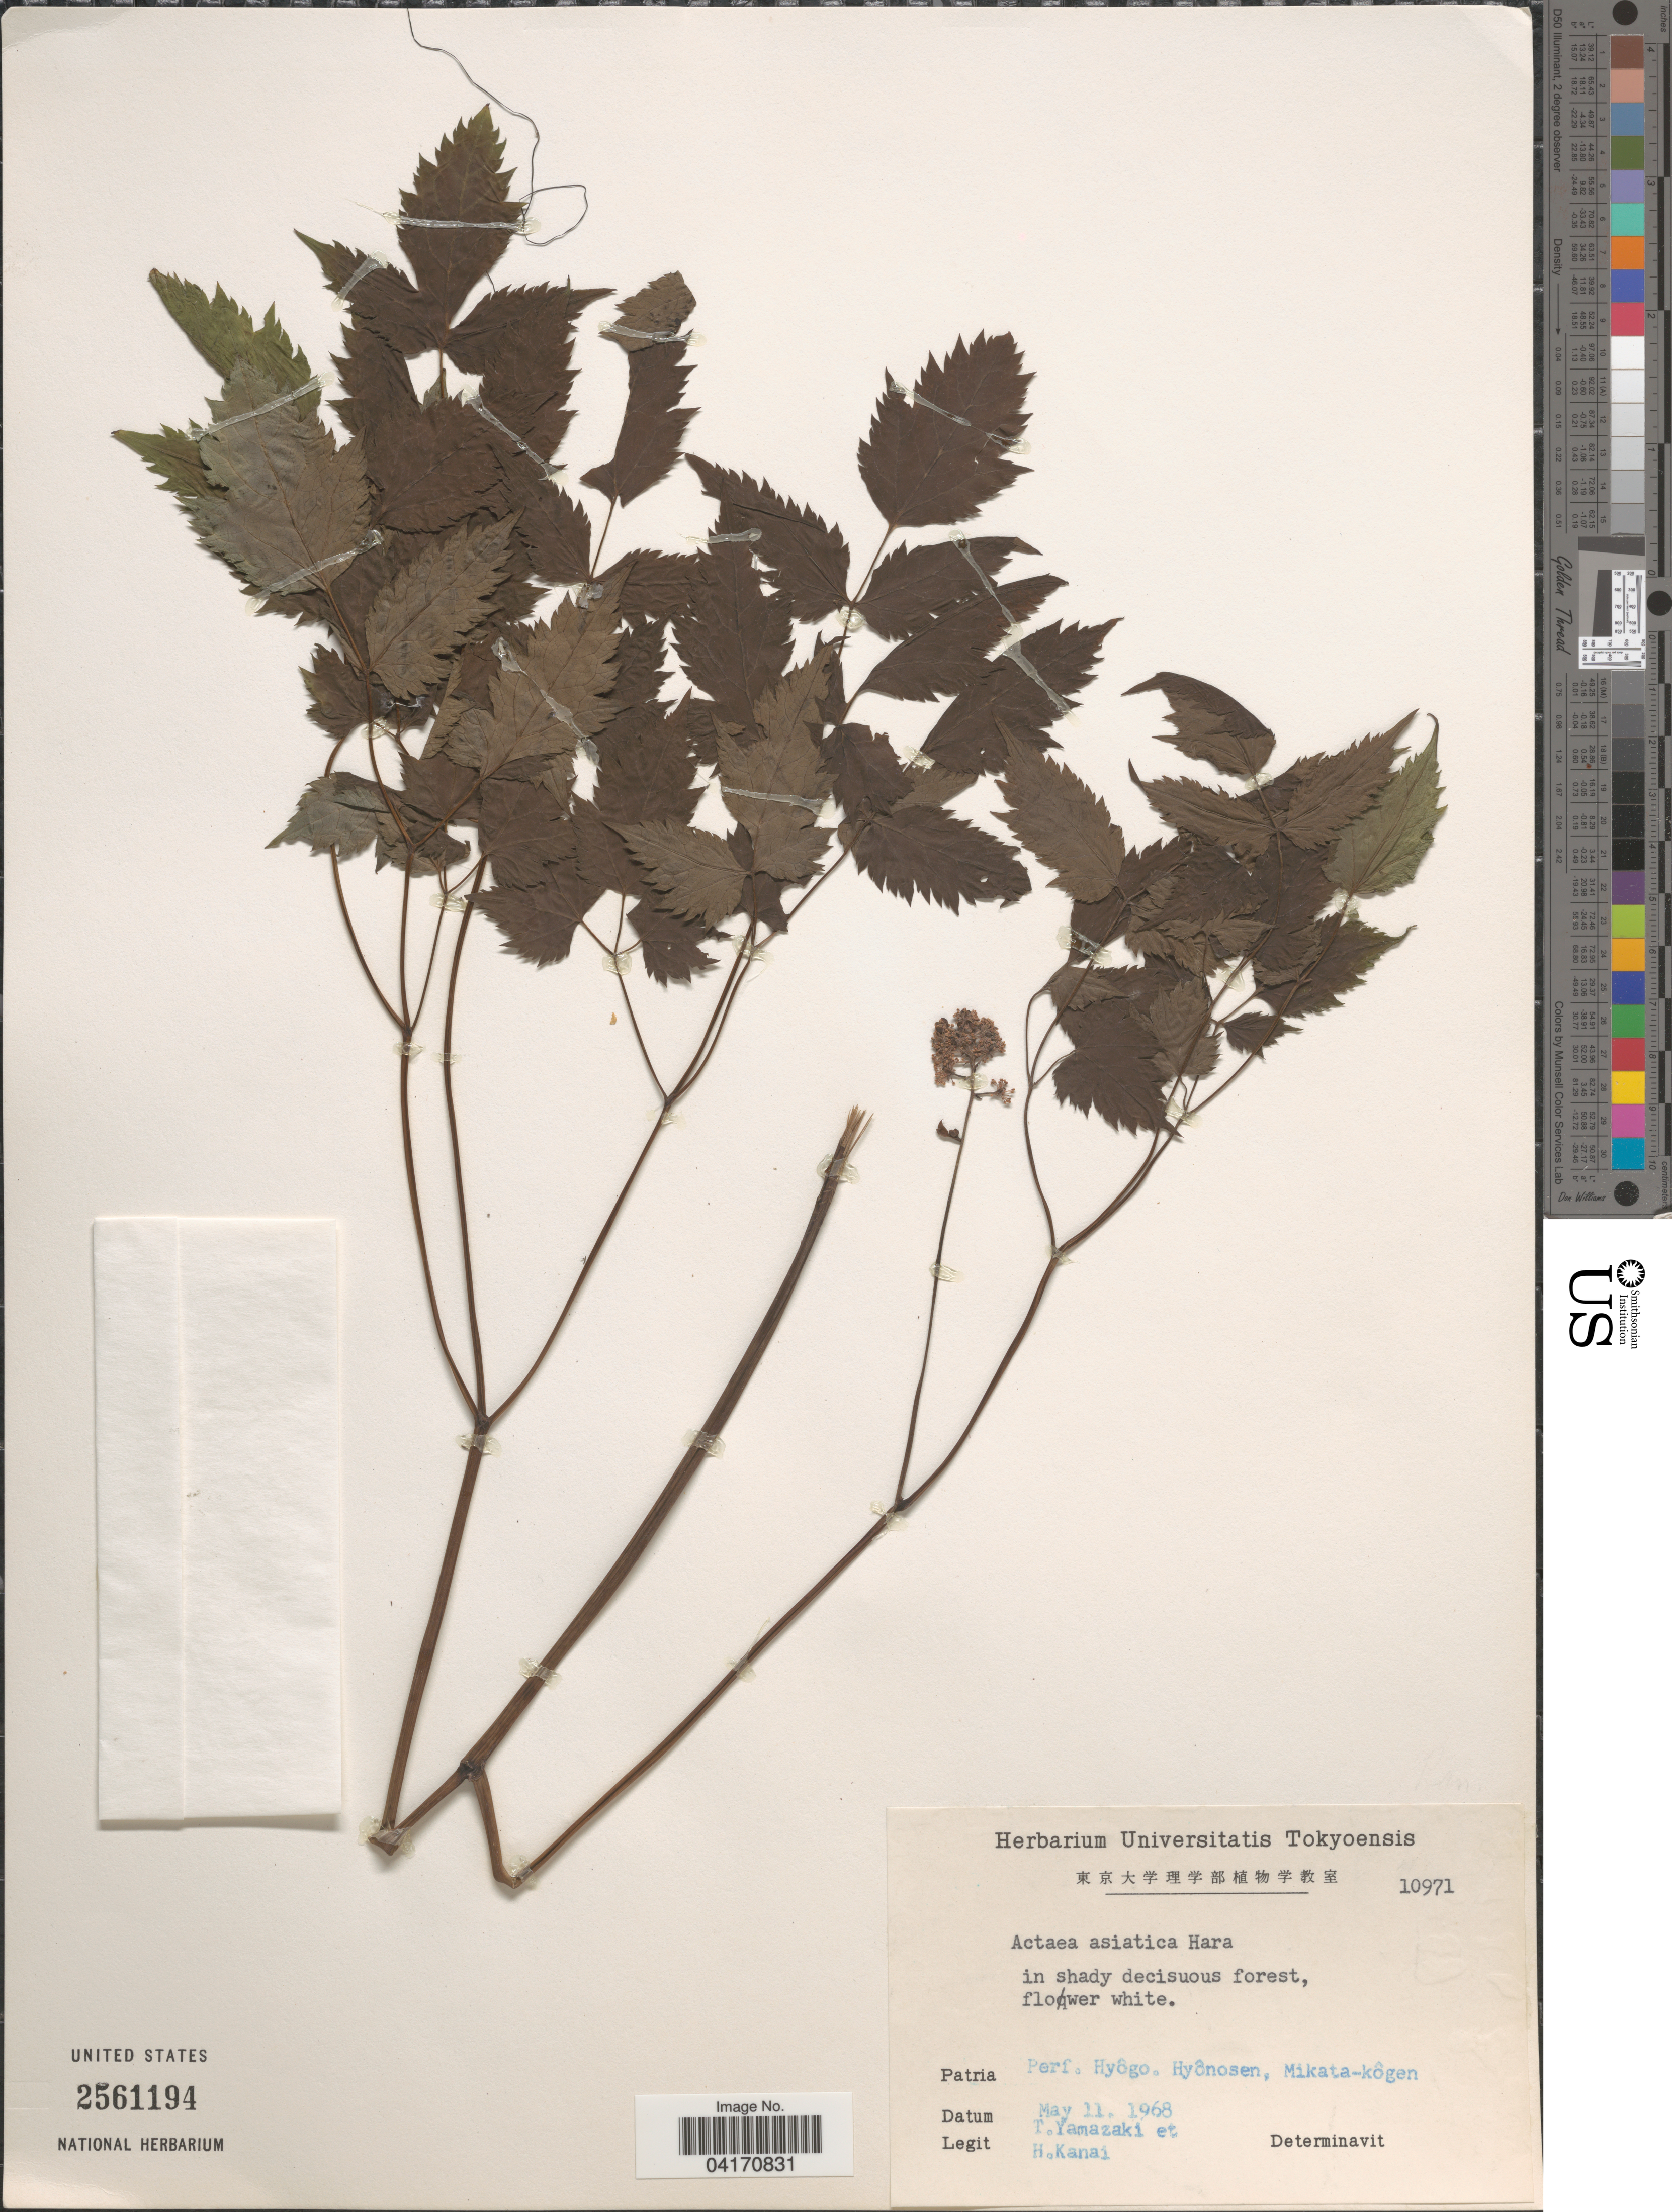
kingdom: Plantae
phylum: Tracheophyta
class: Magnoliopsida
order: Ranunculales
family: Ranunculaceae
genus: Actaea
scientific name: Actaea asiatica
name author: H. Hara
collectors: T. Yamazaki & H. Kanai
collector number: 10971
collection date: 1968-05-11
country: Japan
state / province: Hyogo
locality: Perf. Hyôgo, Hyônosen, Mikata-kôgen.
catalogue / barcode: US 2561194